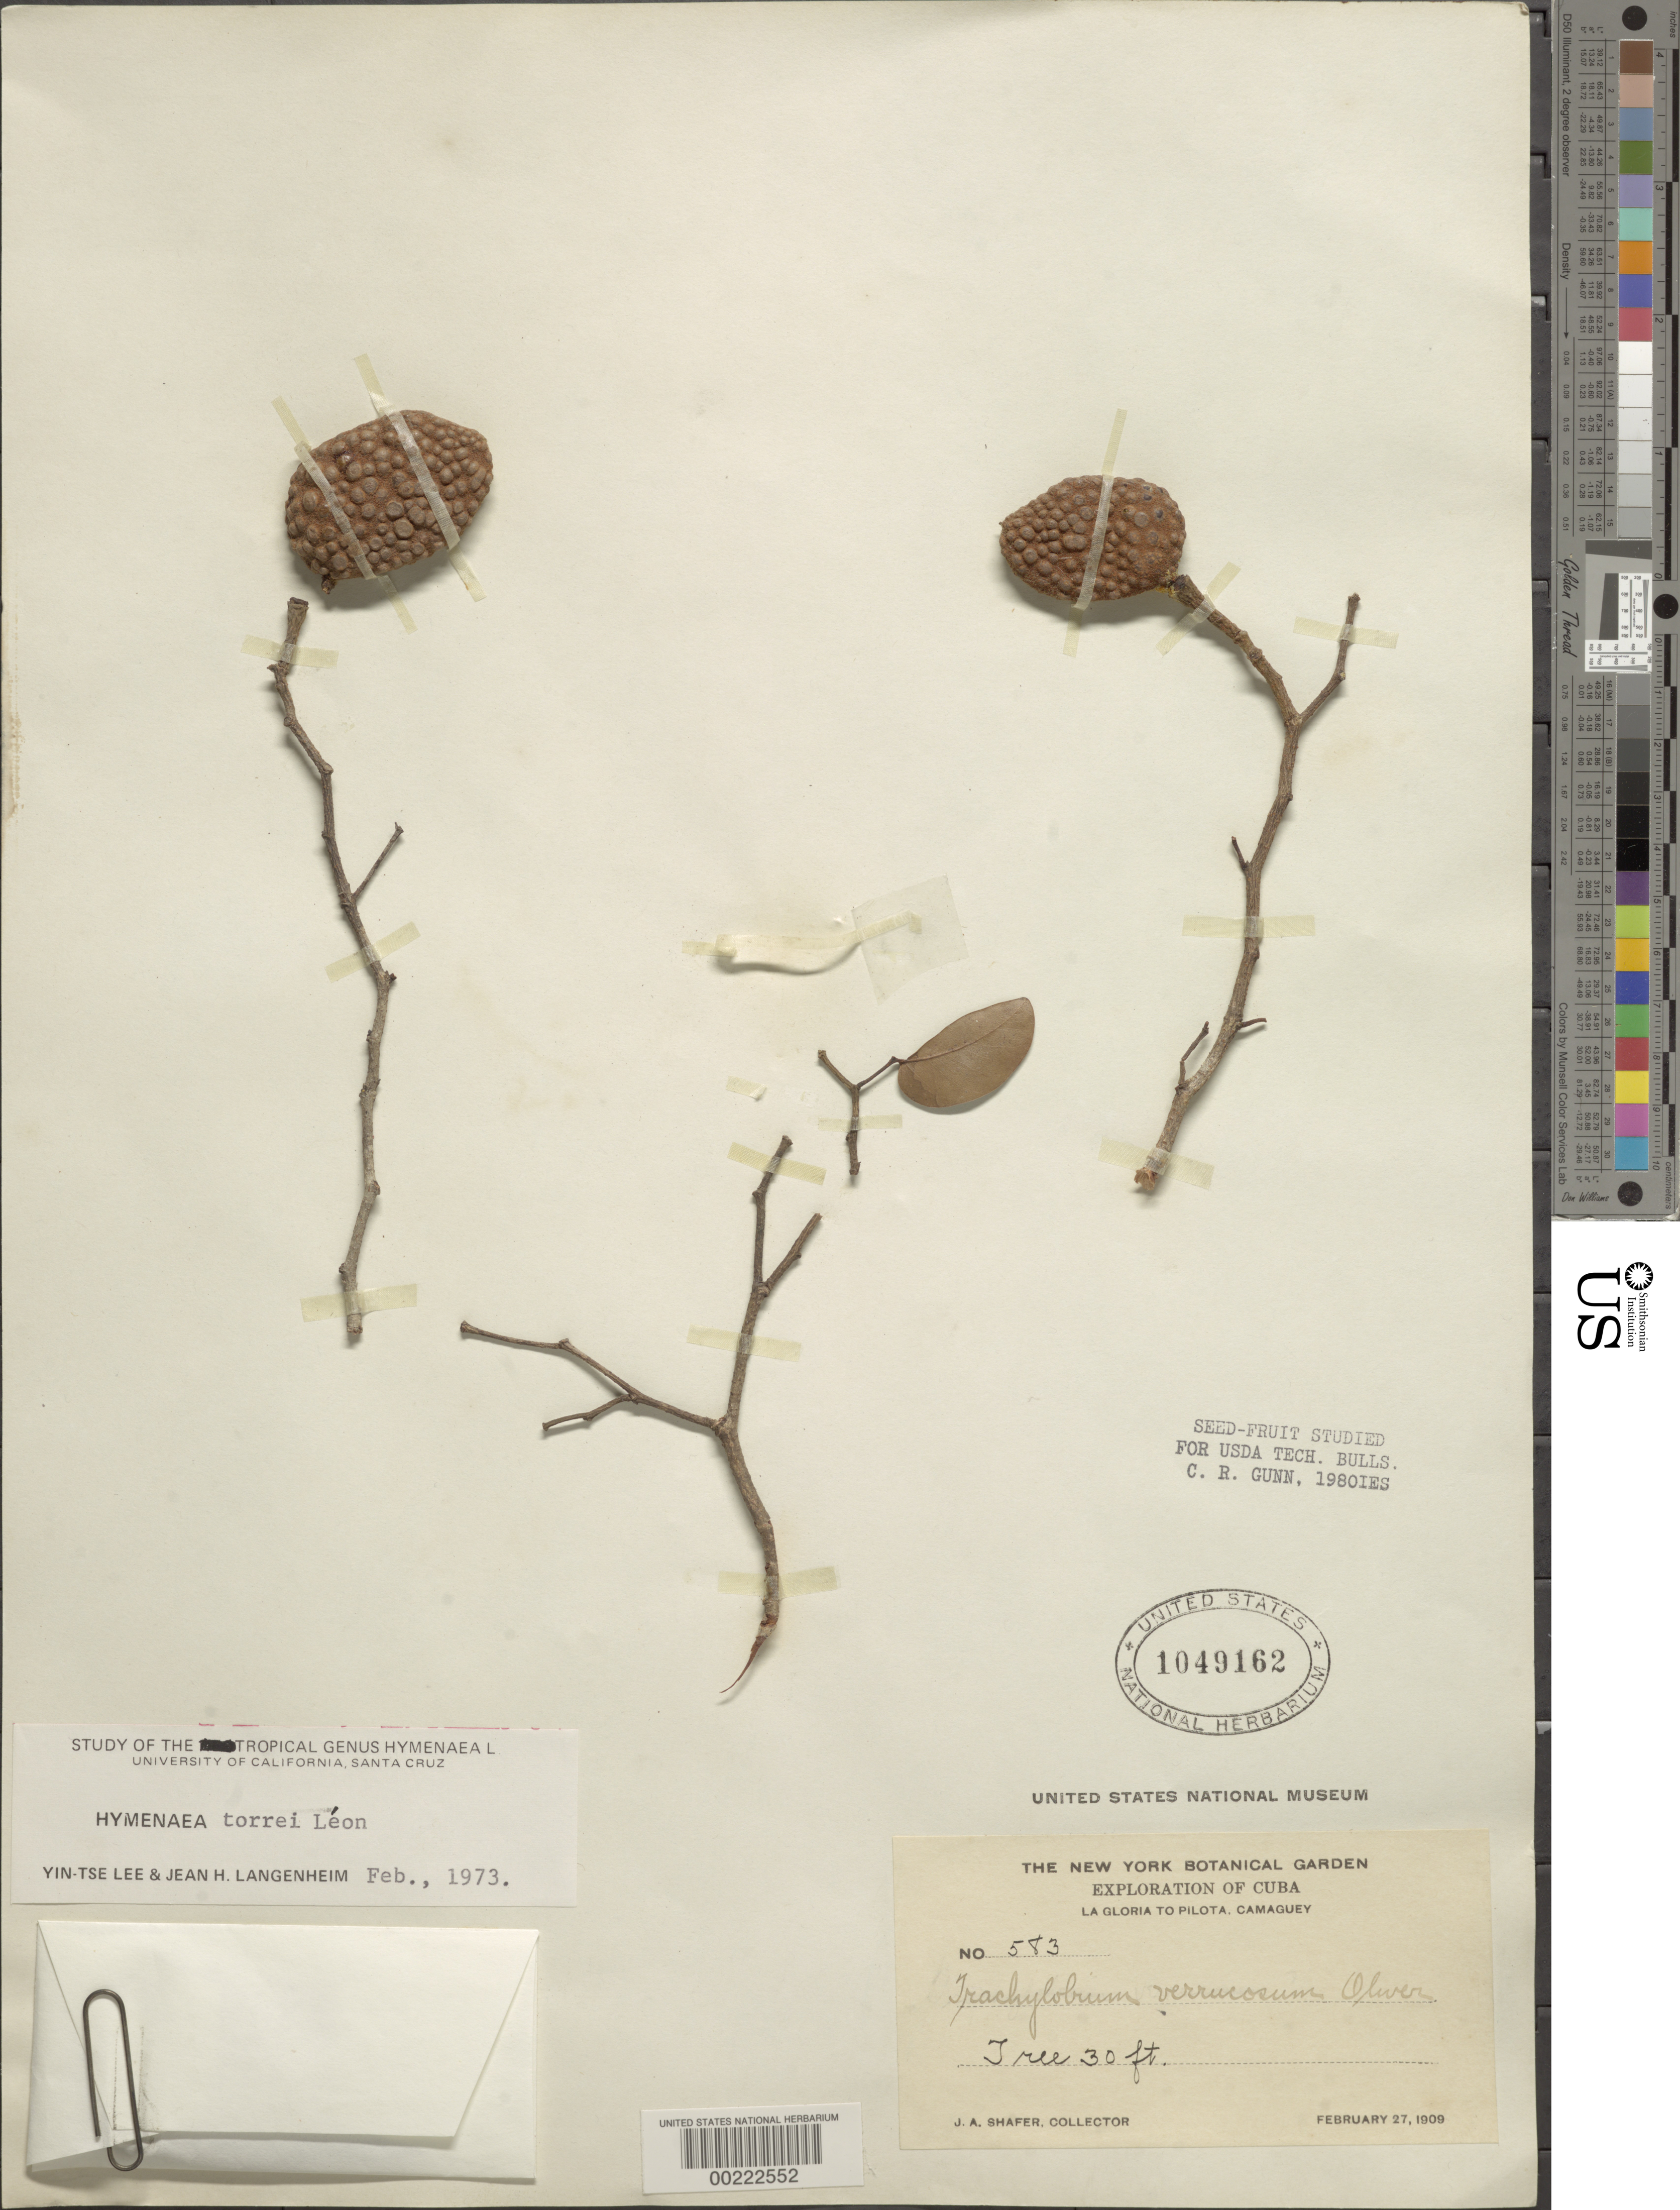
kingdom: Plantae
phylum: Tracheophyta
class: Magnoliopsida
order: Fabales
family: Fabaceae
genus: Hymenaea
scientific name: Hymenaea torrei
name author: León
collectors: J. A. Shafer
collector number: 583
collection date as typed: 27 Feb 1909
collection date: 1909-02-27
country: Cuba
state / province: Camagüey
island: Greater Antilles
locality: La Gloria to Pilota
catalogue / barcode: US 1049162